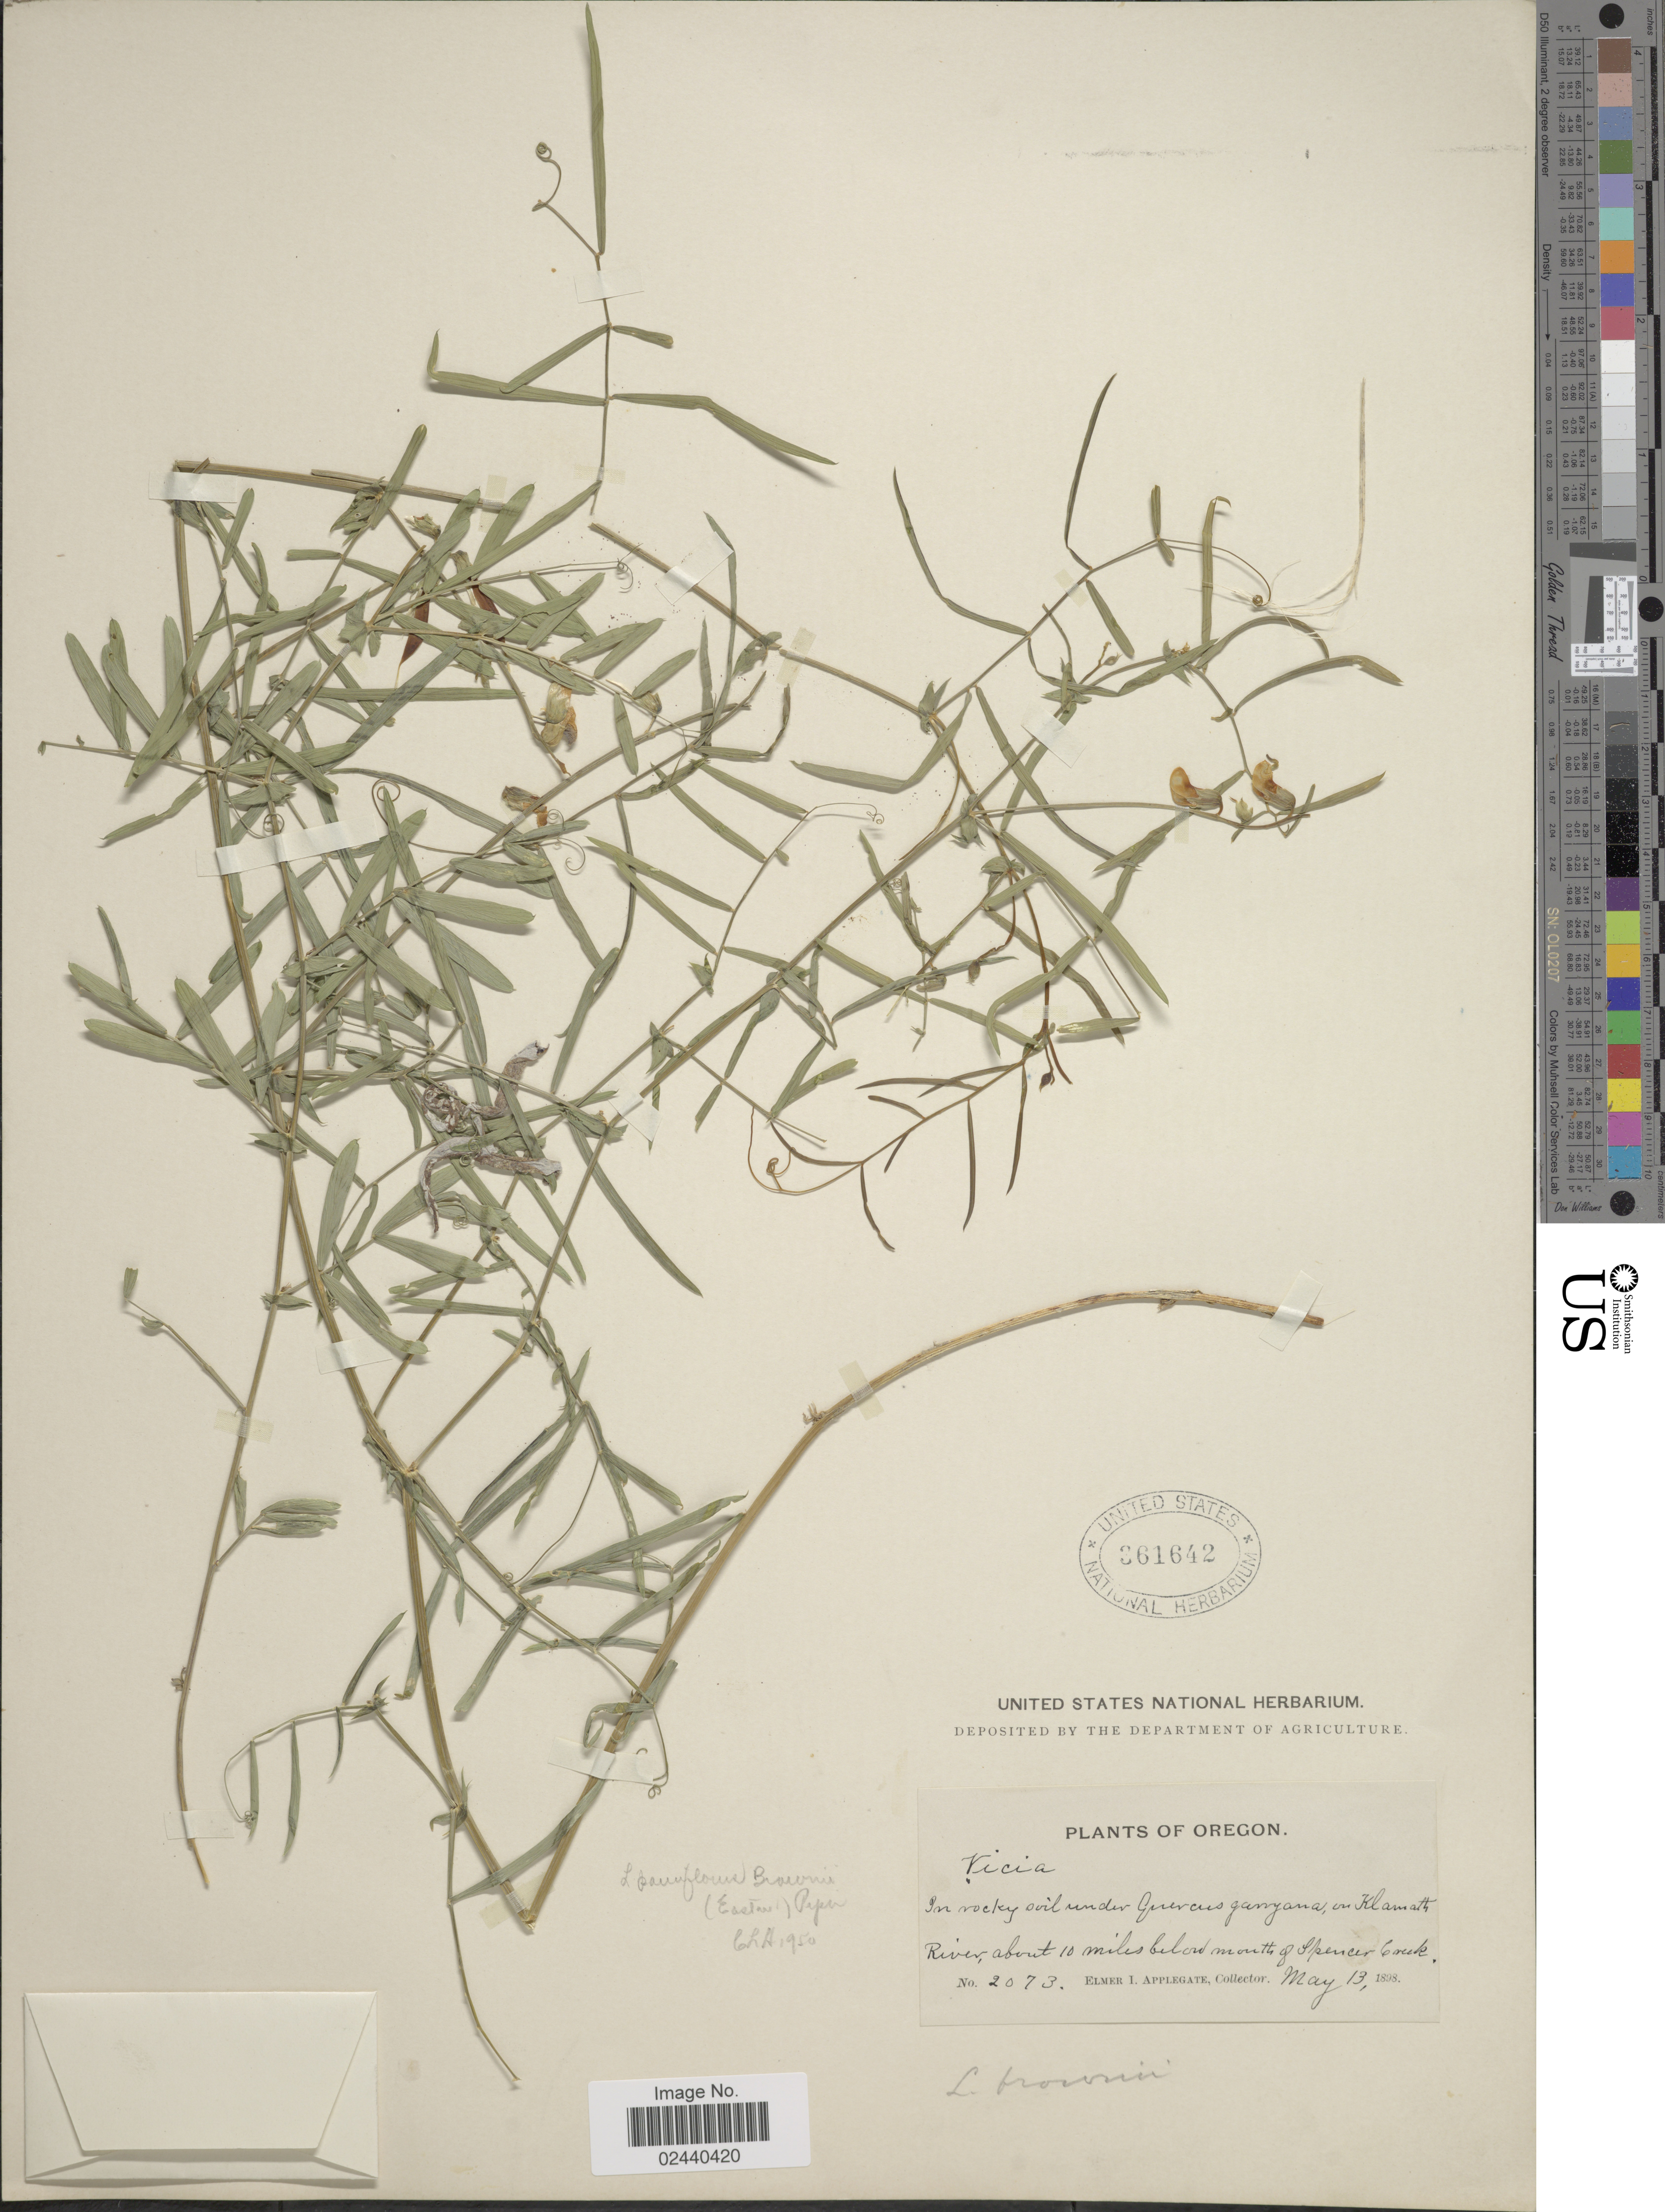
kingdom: Plantae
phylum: Tracheophyta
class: Magnoliopsida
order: Fabales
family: Fabaceae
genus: Lathyrus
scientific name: Lathyrus brownii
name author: Eastw.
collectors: E. I. Applegate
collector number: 2073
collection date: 1898-05-13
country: United States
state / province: Oregon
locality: In rocky soil under Quercus ganyana, on Klamath River, about 10 miles below mouth of Spencer Creek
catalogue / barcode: US 361642